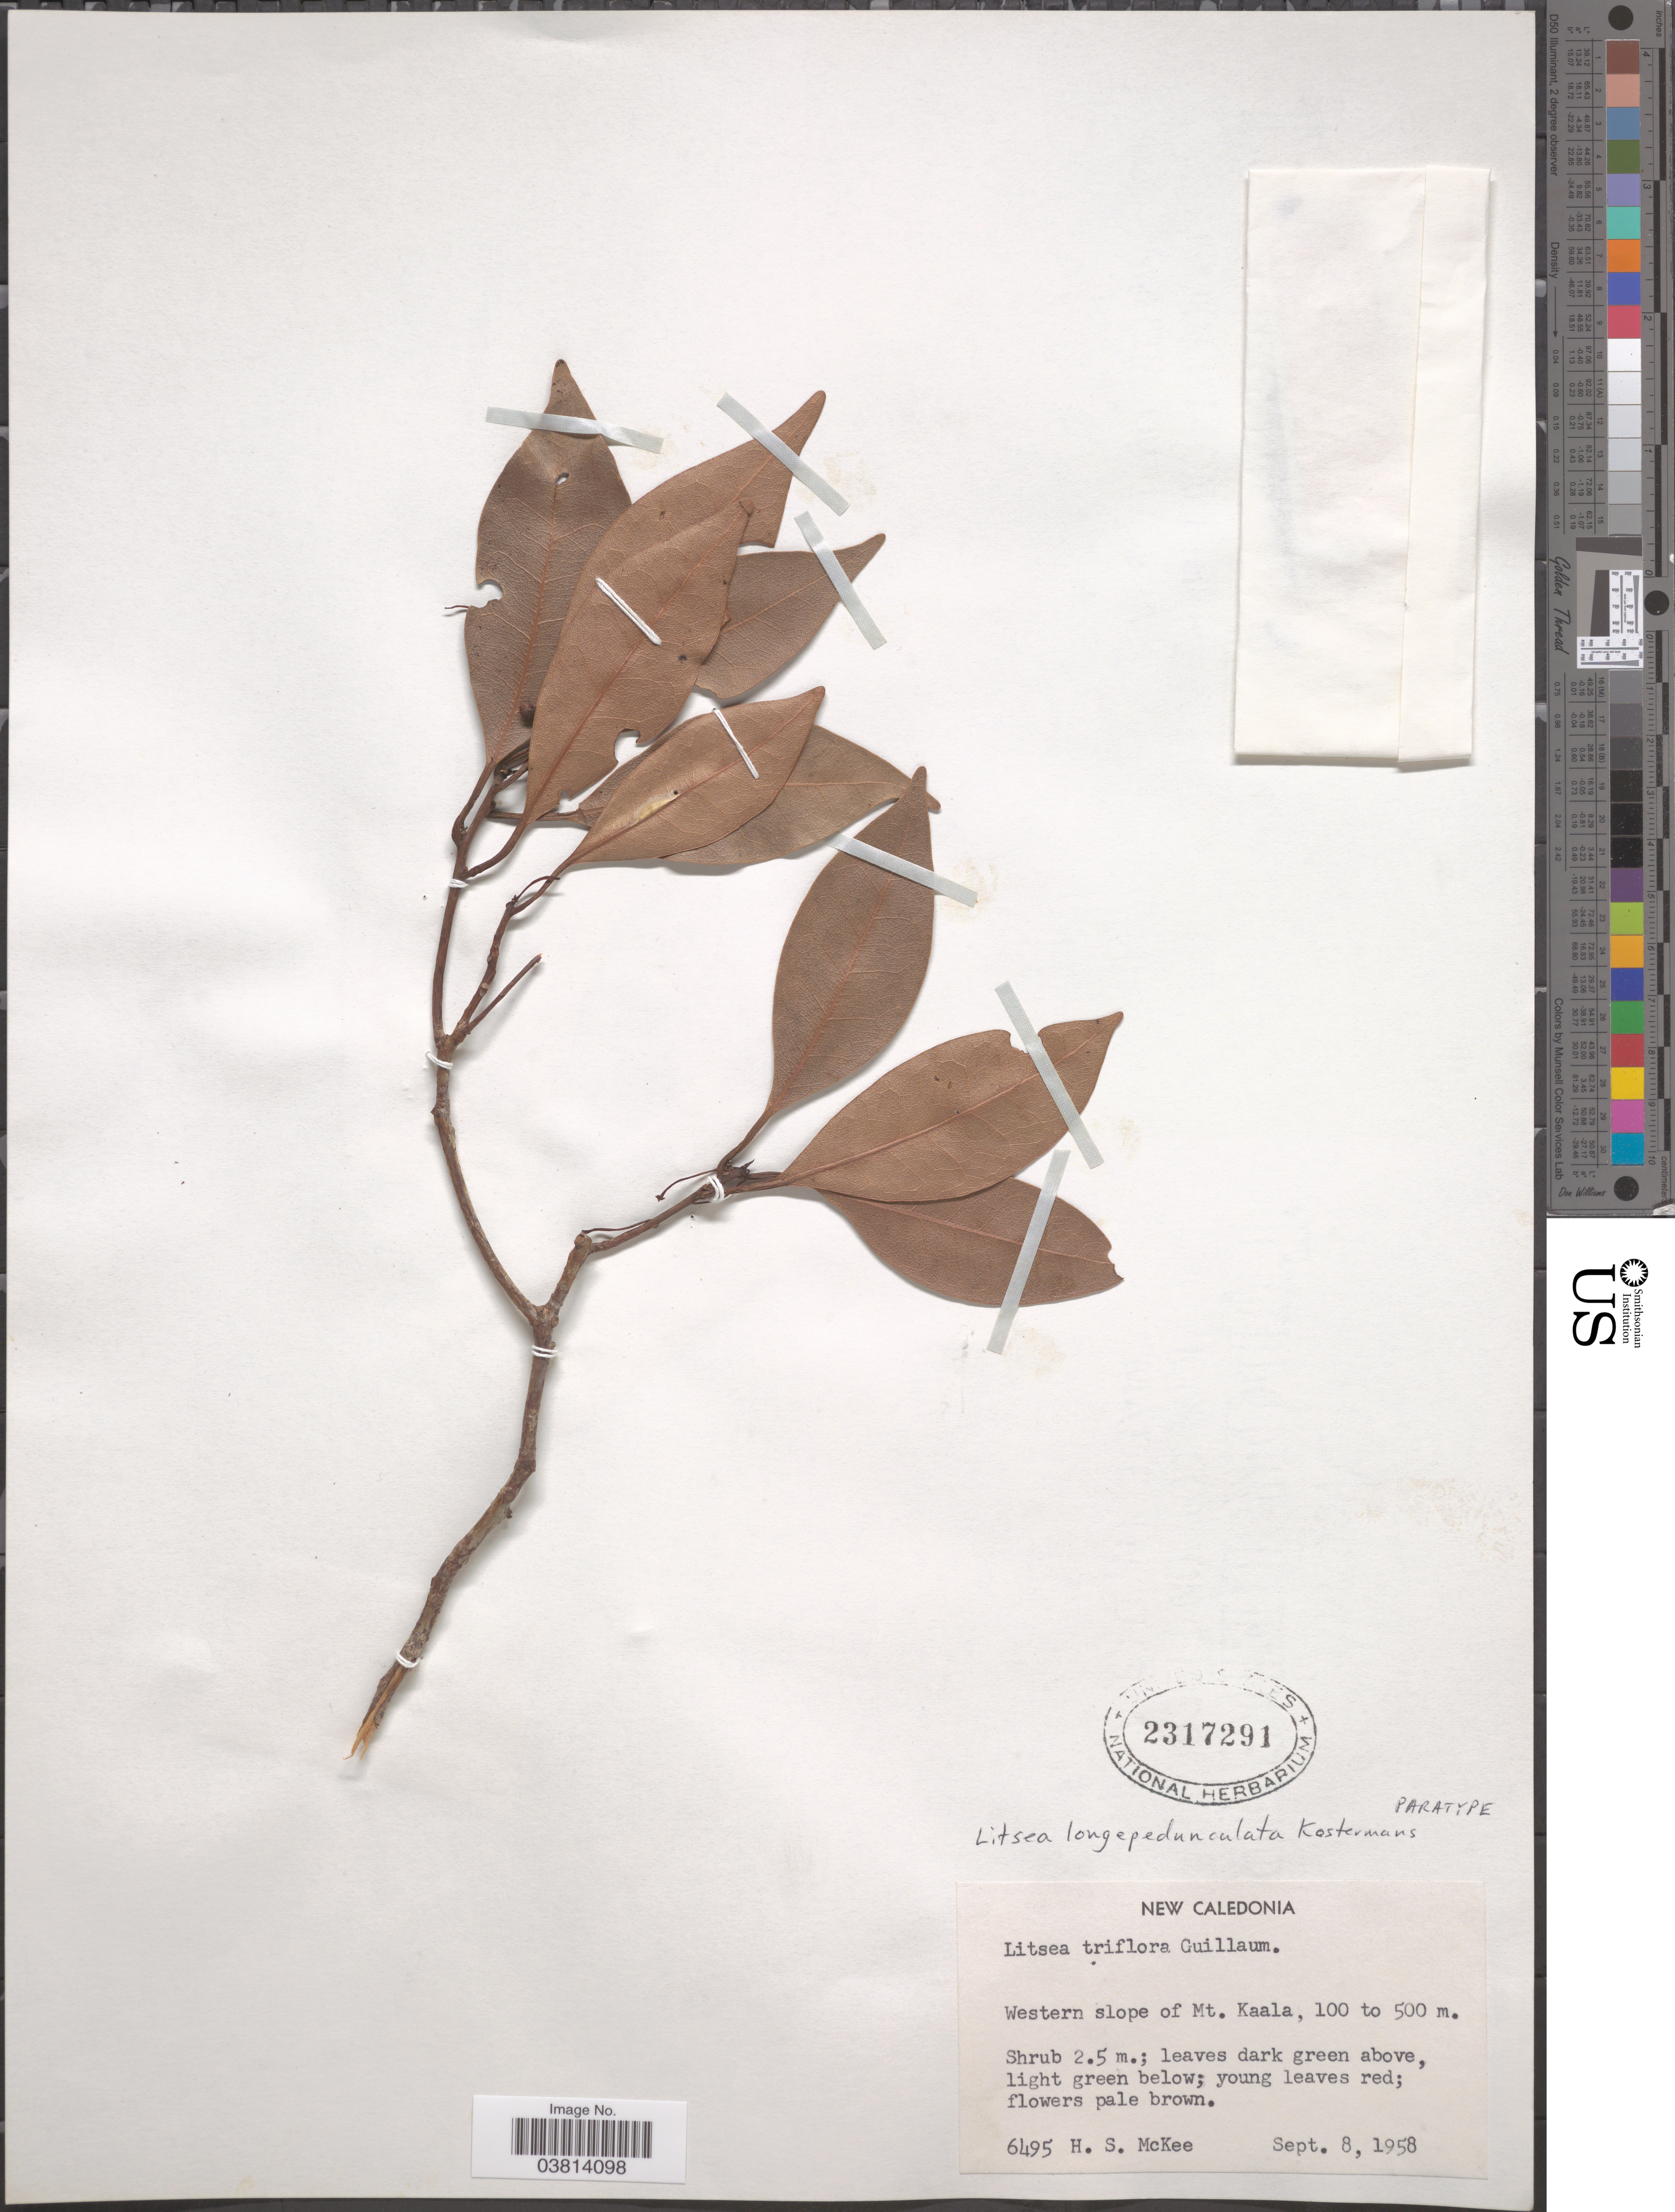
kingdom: Plantae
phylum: Tracheophyta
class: Magnoliopsida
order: Laurales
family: Lauraceae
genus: Litsea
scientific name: Litsea longepedunculata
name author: Kosterm.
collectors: H. S. McKee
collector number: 6495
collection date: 1958-09-08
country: New Caledonia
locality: Western slopes of Mt. Kaala.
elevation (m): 100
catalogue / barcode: US 2317291